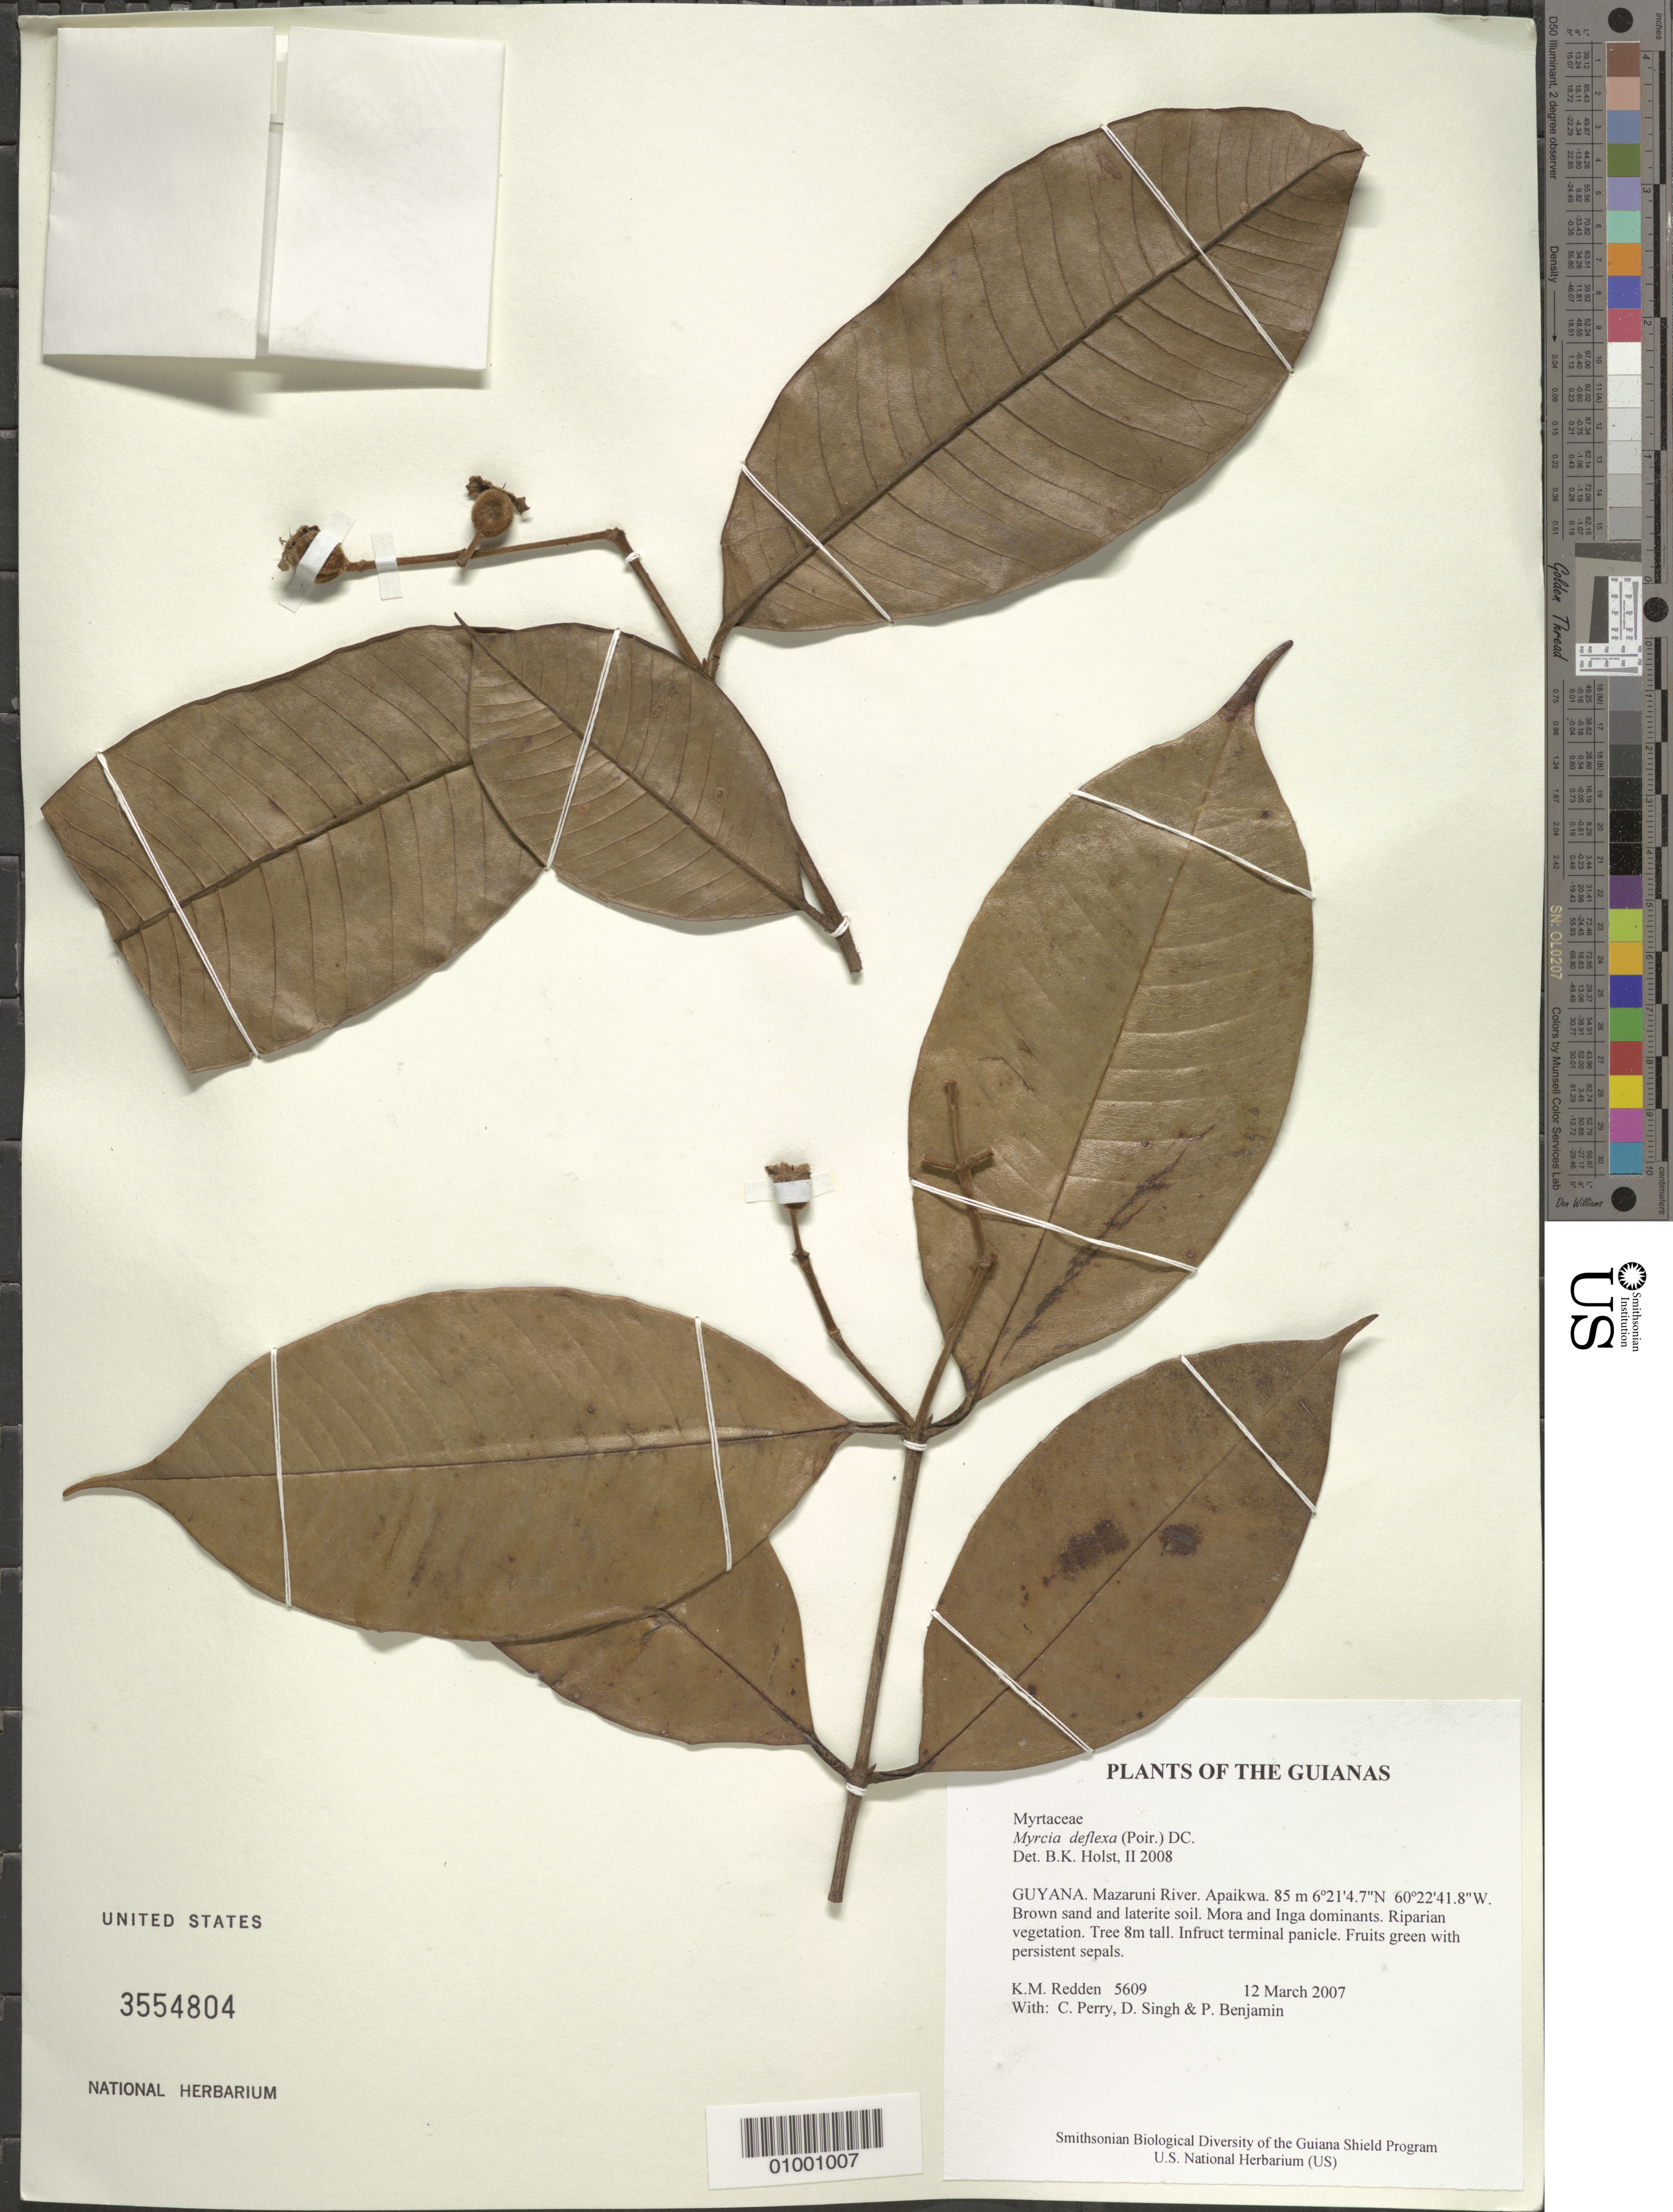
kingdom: Plantae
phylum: Tracheophyta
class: Magnoliopsida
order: Myrtales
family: Myrtaceae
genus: Myrcia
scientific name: Myrcia deflexa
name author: (Poir.) DC.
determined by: Holst, Bruce K.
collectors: K. M. Redden, C. Perry, D. Singh & P. Benjamin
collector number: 5609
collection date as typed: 12 March 2007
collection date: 2007-03-12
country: Guyana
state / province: Cuyuni-Mazaruni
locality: Mazaruni River. Apaikwa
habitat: Brown sand and laterite soil. Mora and Inga dominant. Riparian vegetation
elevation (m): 85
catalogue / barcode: US 3554804